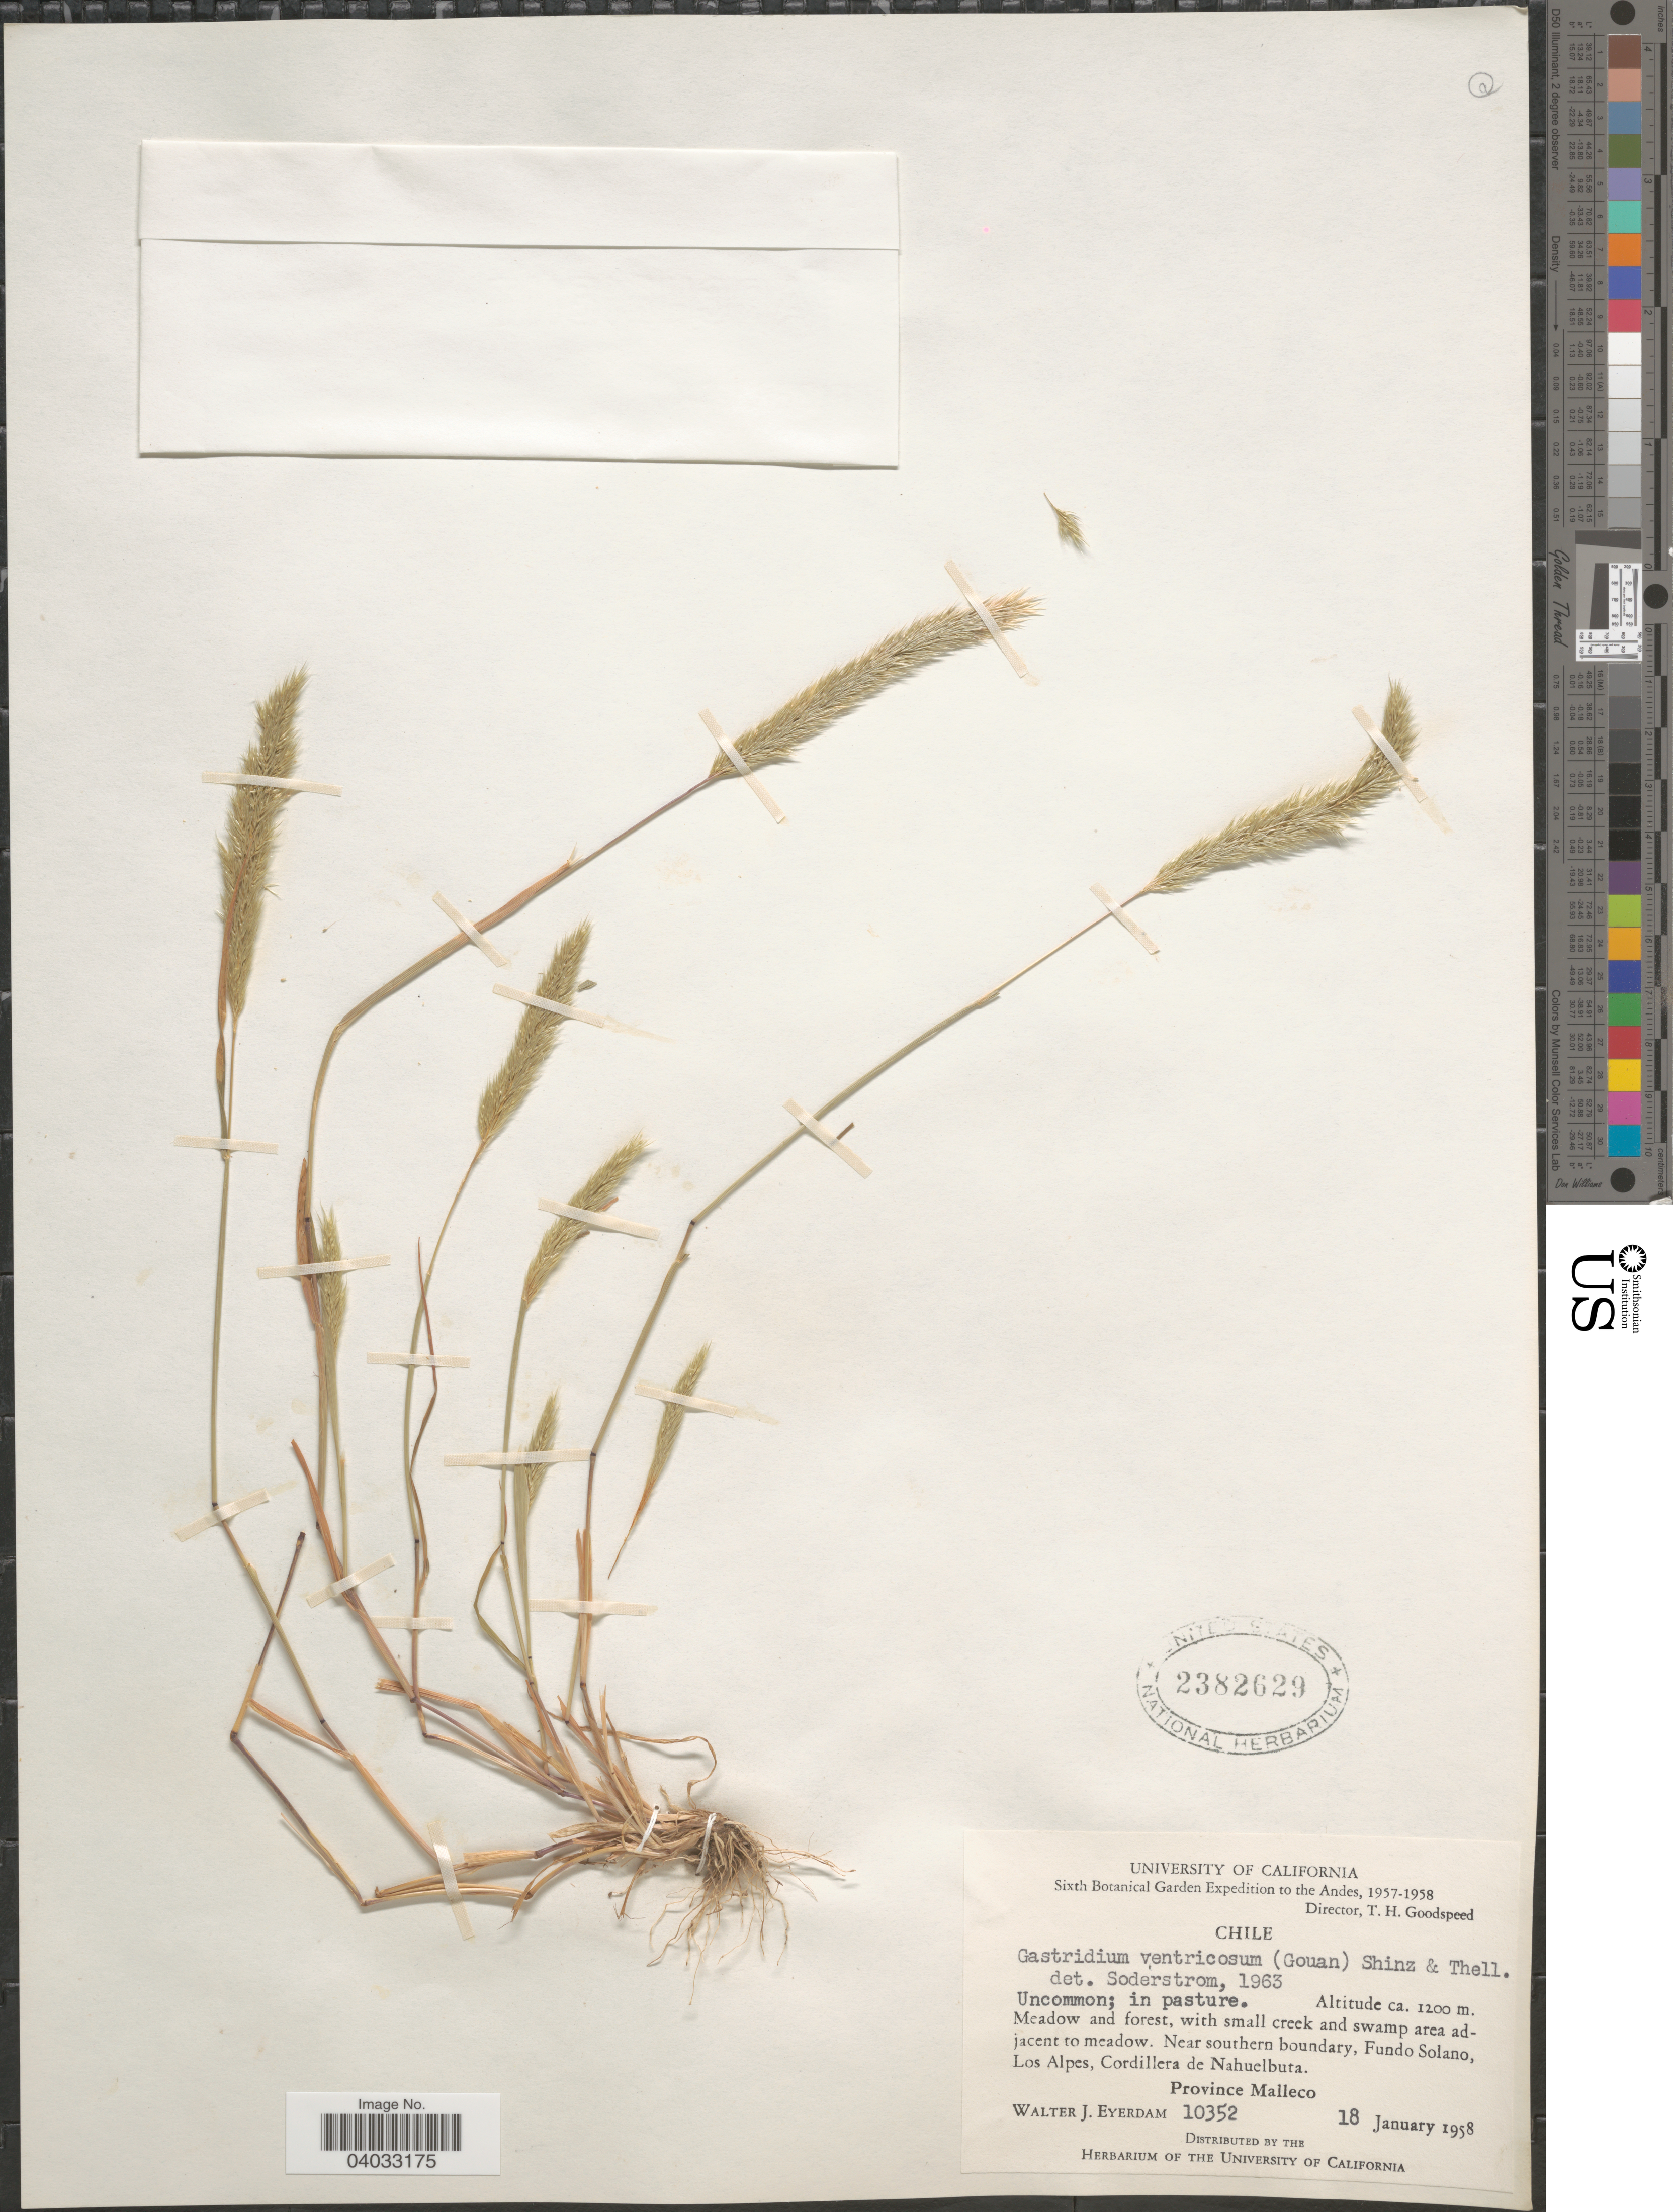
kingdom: Plantae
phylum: Tracheophyta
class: Liliopsida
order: Poales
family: Poaceae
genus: Gastridium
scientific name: Gastridium ventricosum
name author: (Gouan) Schinz & Thell.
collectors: W. J. Eyerdam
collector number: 10352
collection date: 1958-01-18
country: Chile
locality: The Andes. Near southern boundary, Fundo Solano, Los Alpes, Cordillera de Nahuelbuta. Province Malleco.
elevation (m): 1200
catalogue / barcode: US 2382629